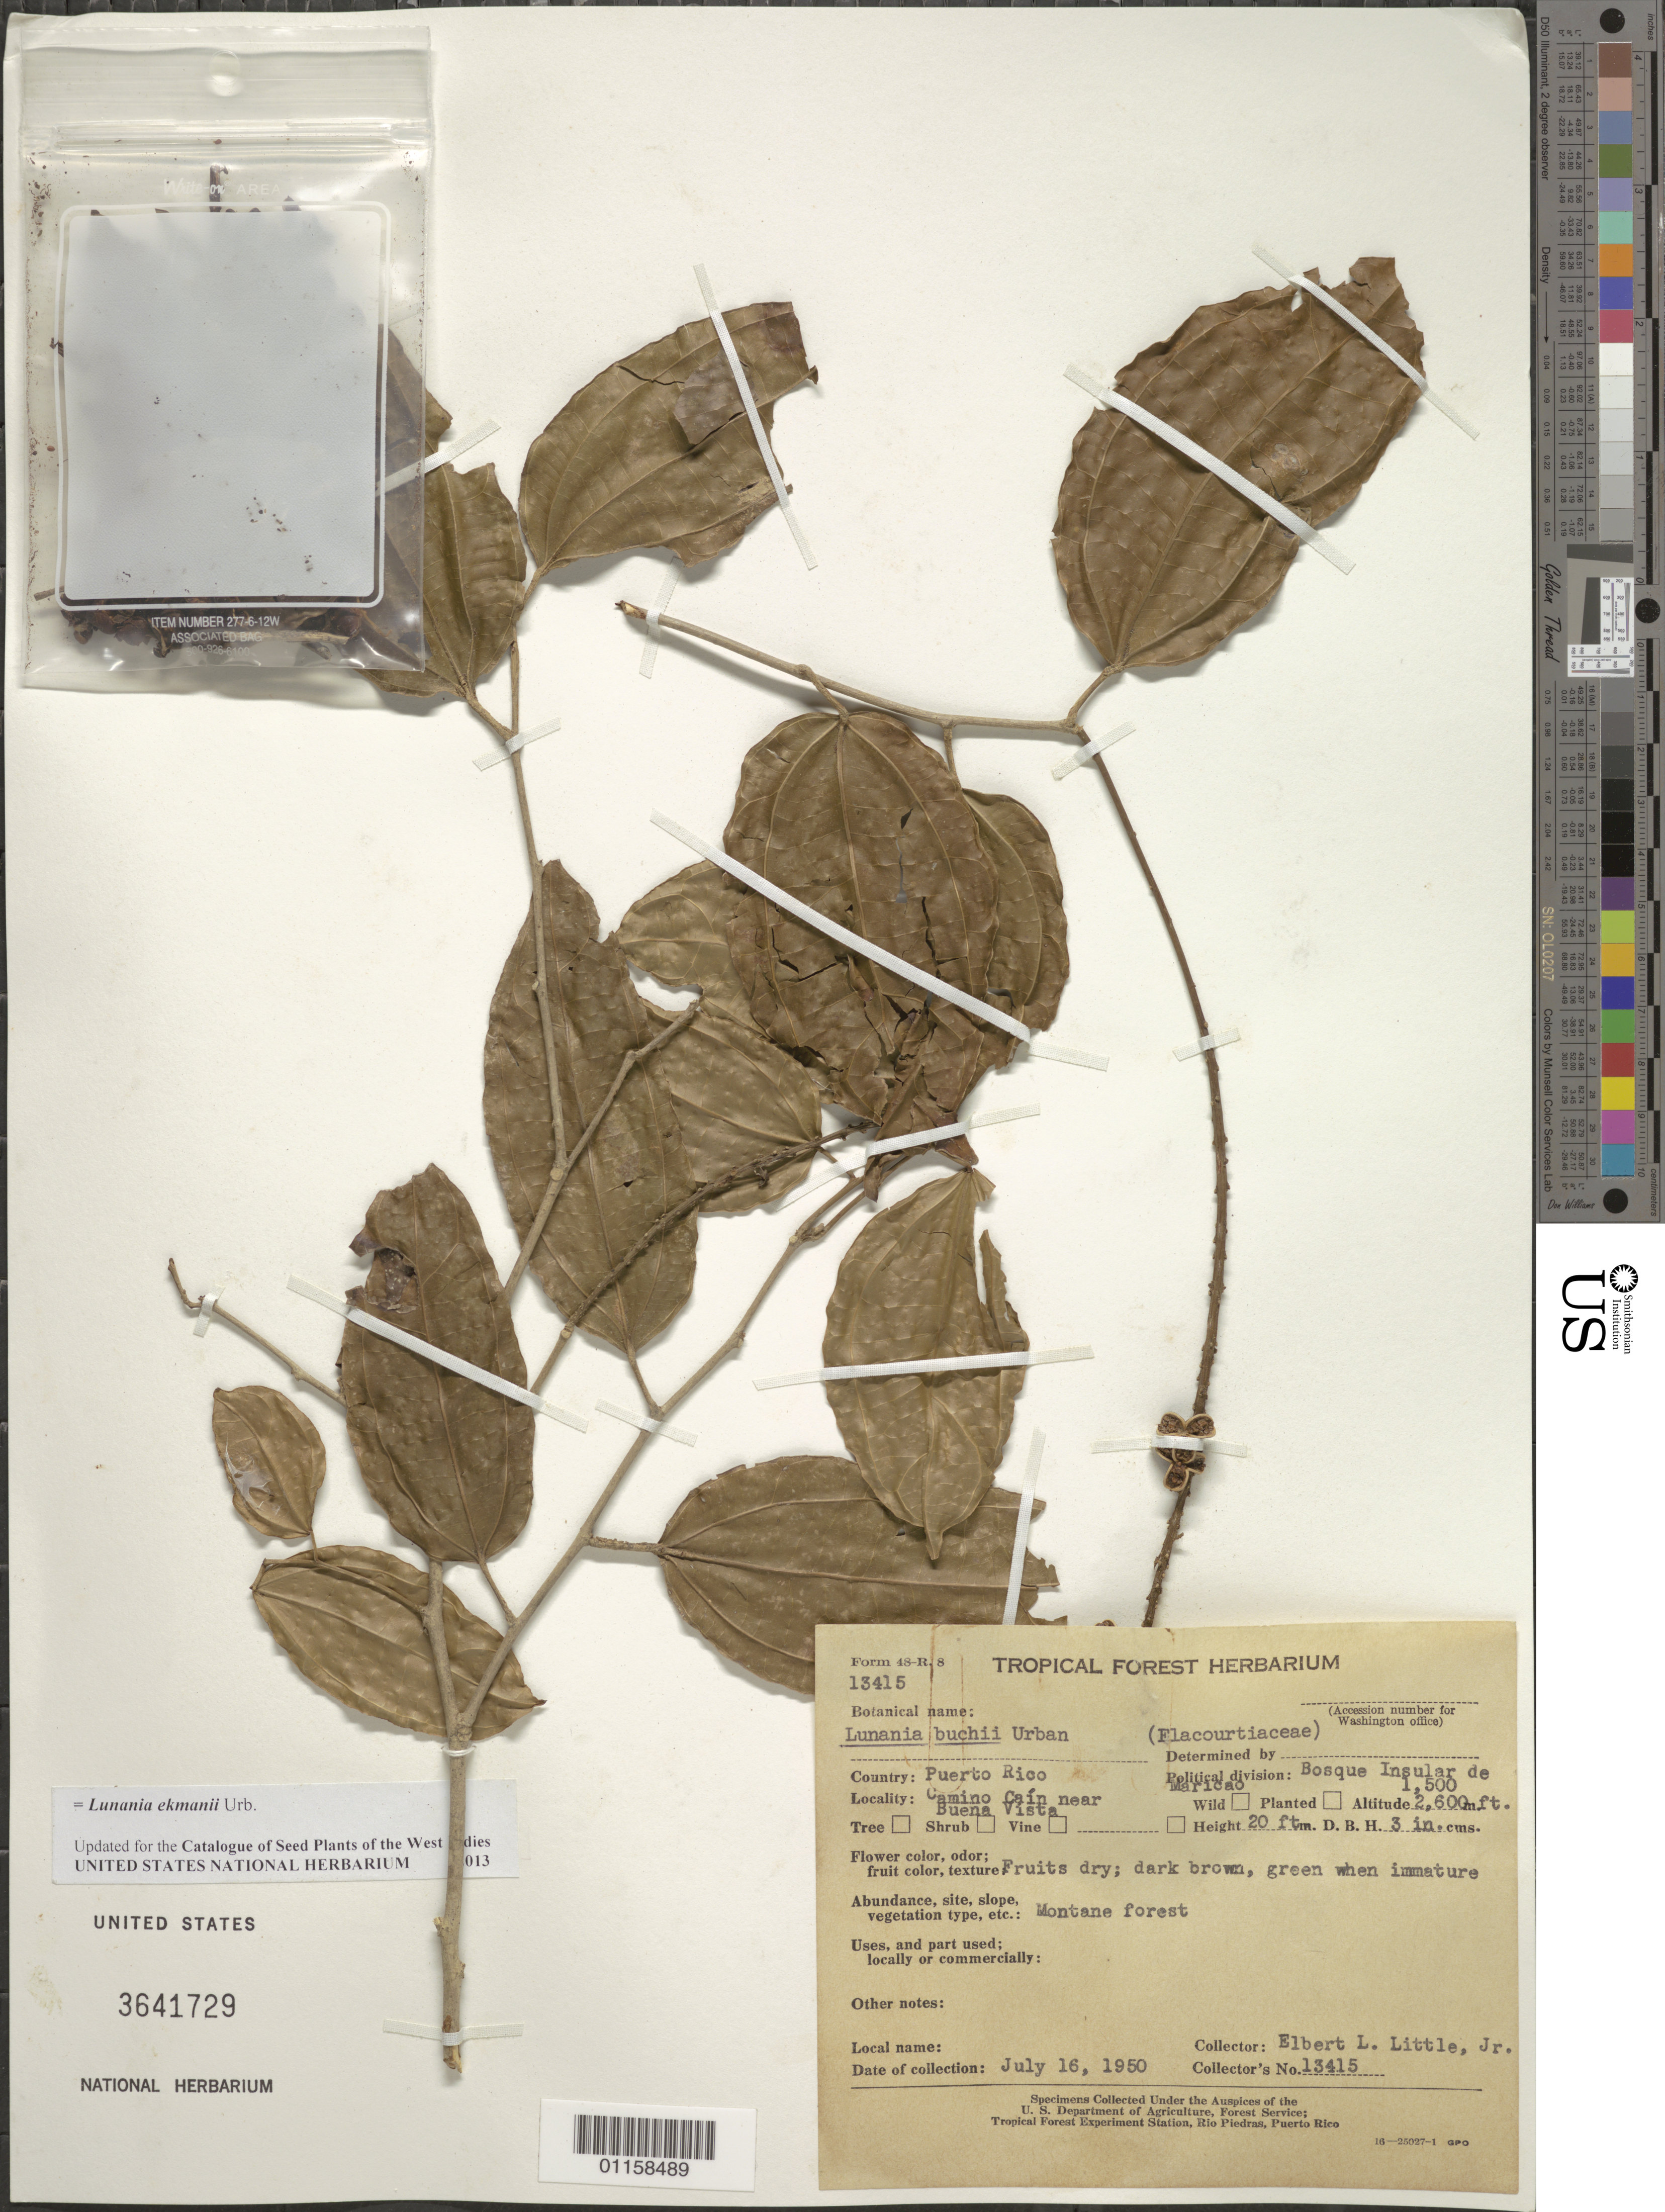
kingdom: Plantae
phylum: Tracheophyta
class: Magnoliopsida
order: Malpighiales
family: Salicaceae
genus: Lunania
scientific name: Lunania ekmanii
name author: Urb.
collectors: E. L. Little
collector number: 13415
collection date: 1950-07-16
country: Puerto Rico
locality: Bosque Insular de Maricao; Camino Caín, near Buena Vista.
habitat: Montane forest.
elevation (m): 457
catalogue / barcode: US 3641729